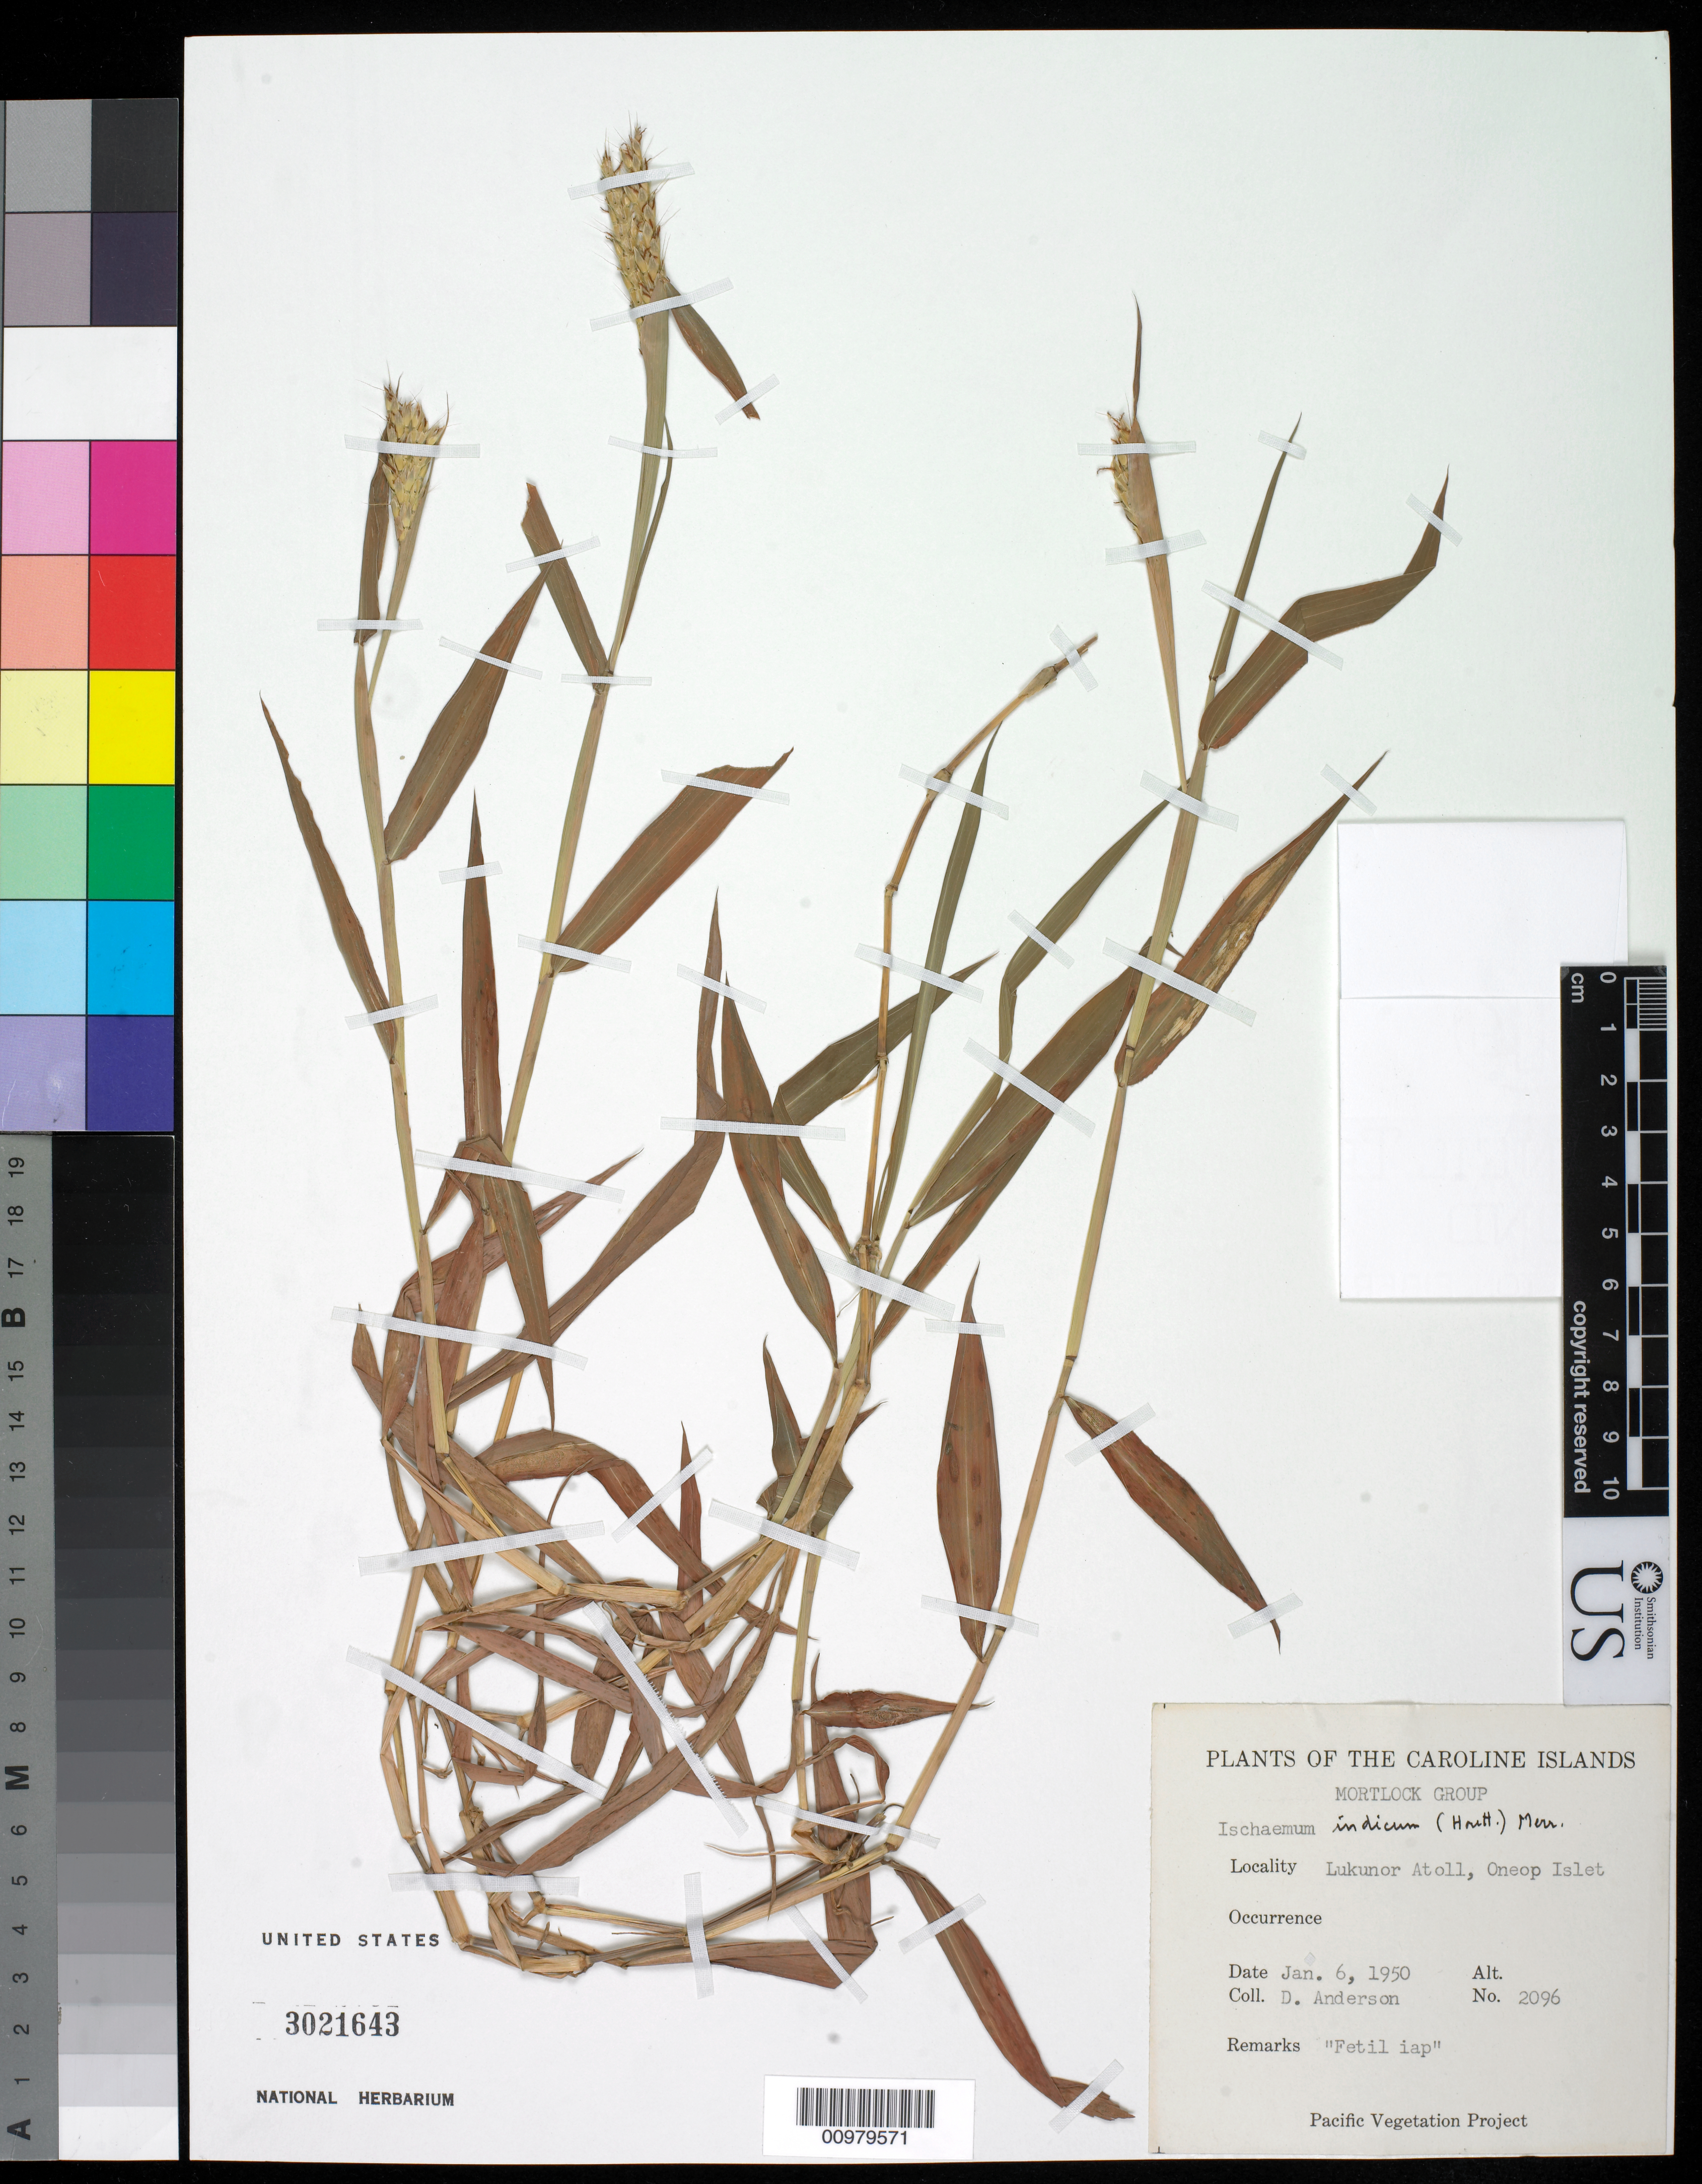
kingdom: Plantae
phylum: Tracheophyta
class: Liliopsida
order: Poales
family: Poaceae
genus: Ischaemum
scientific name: Ischaemum ciliare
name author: Retz.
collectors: D. Anderson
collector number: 2096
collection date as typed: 06 Jan 1950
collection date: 1950-01-06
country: Micronesia, Federated States of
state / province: Truk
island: Lukunor Atoll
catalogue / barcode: US 3021643